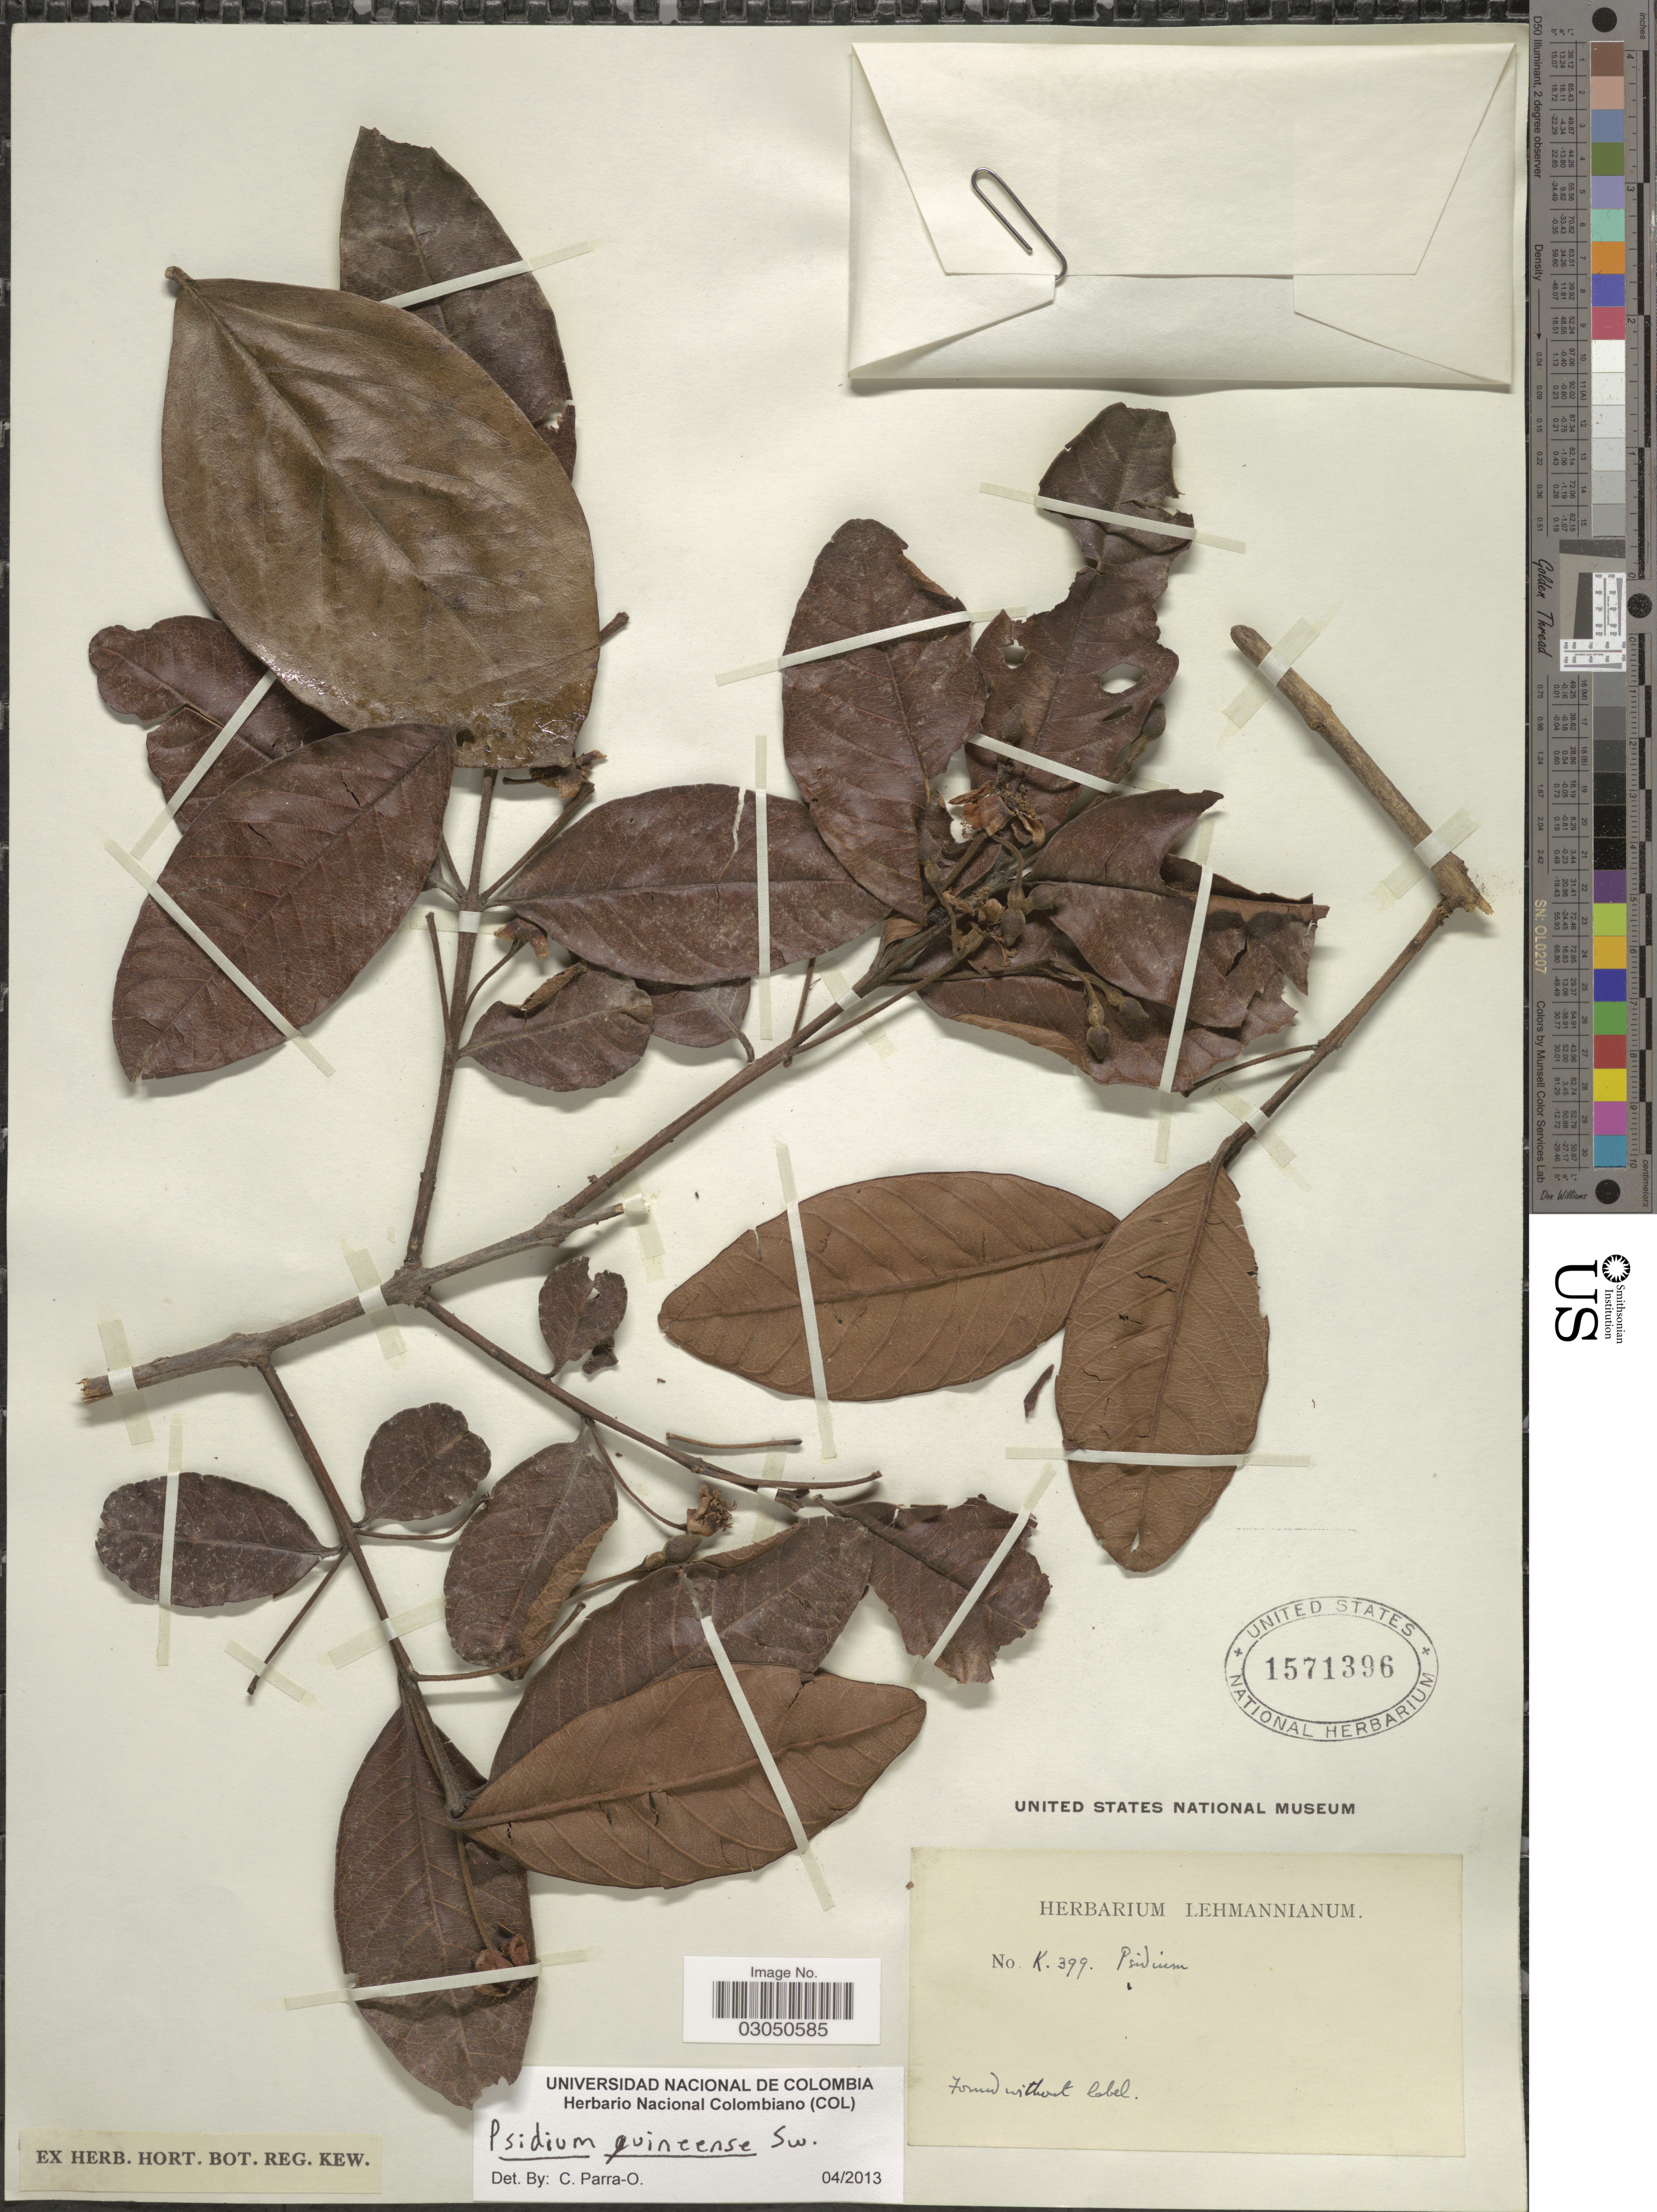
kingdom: Plantae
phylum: Tracheophyta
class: Magnoliopsida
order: Myrtales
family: Myrtaceae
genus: Psidium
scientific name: Psidium guineense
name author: Sw.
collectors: ex herb. Lehmannianum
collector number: K399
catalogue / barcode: US 1571396